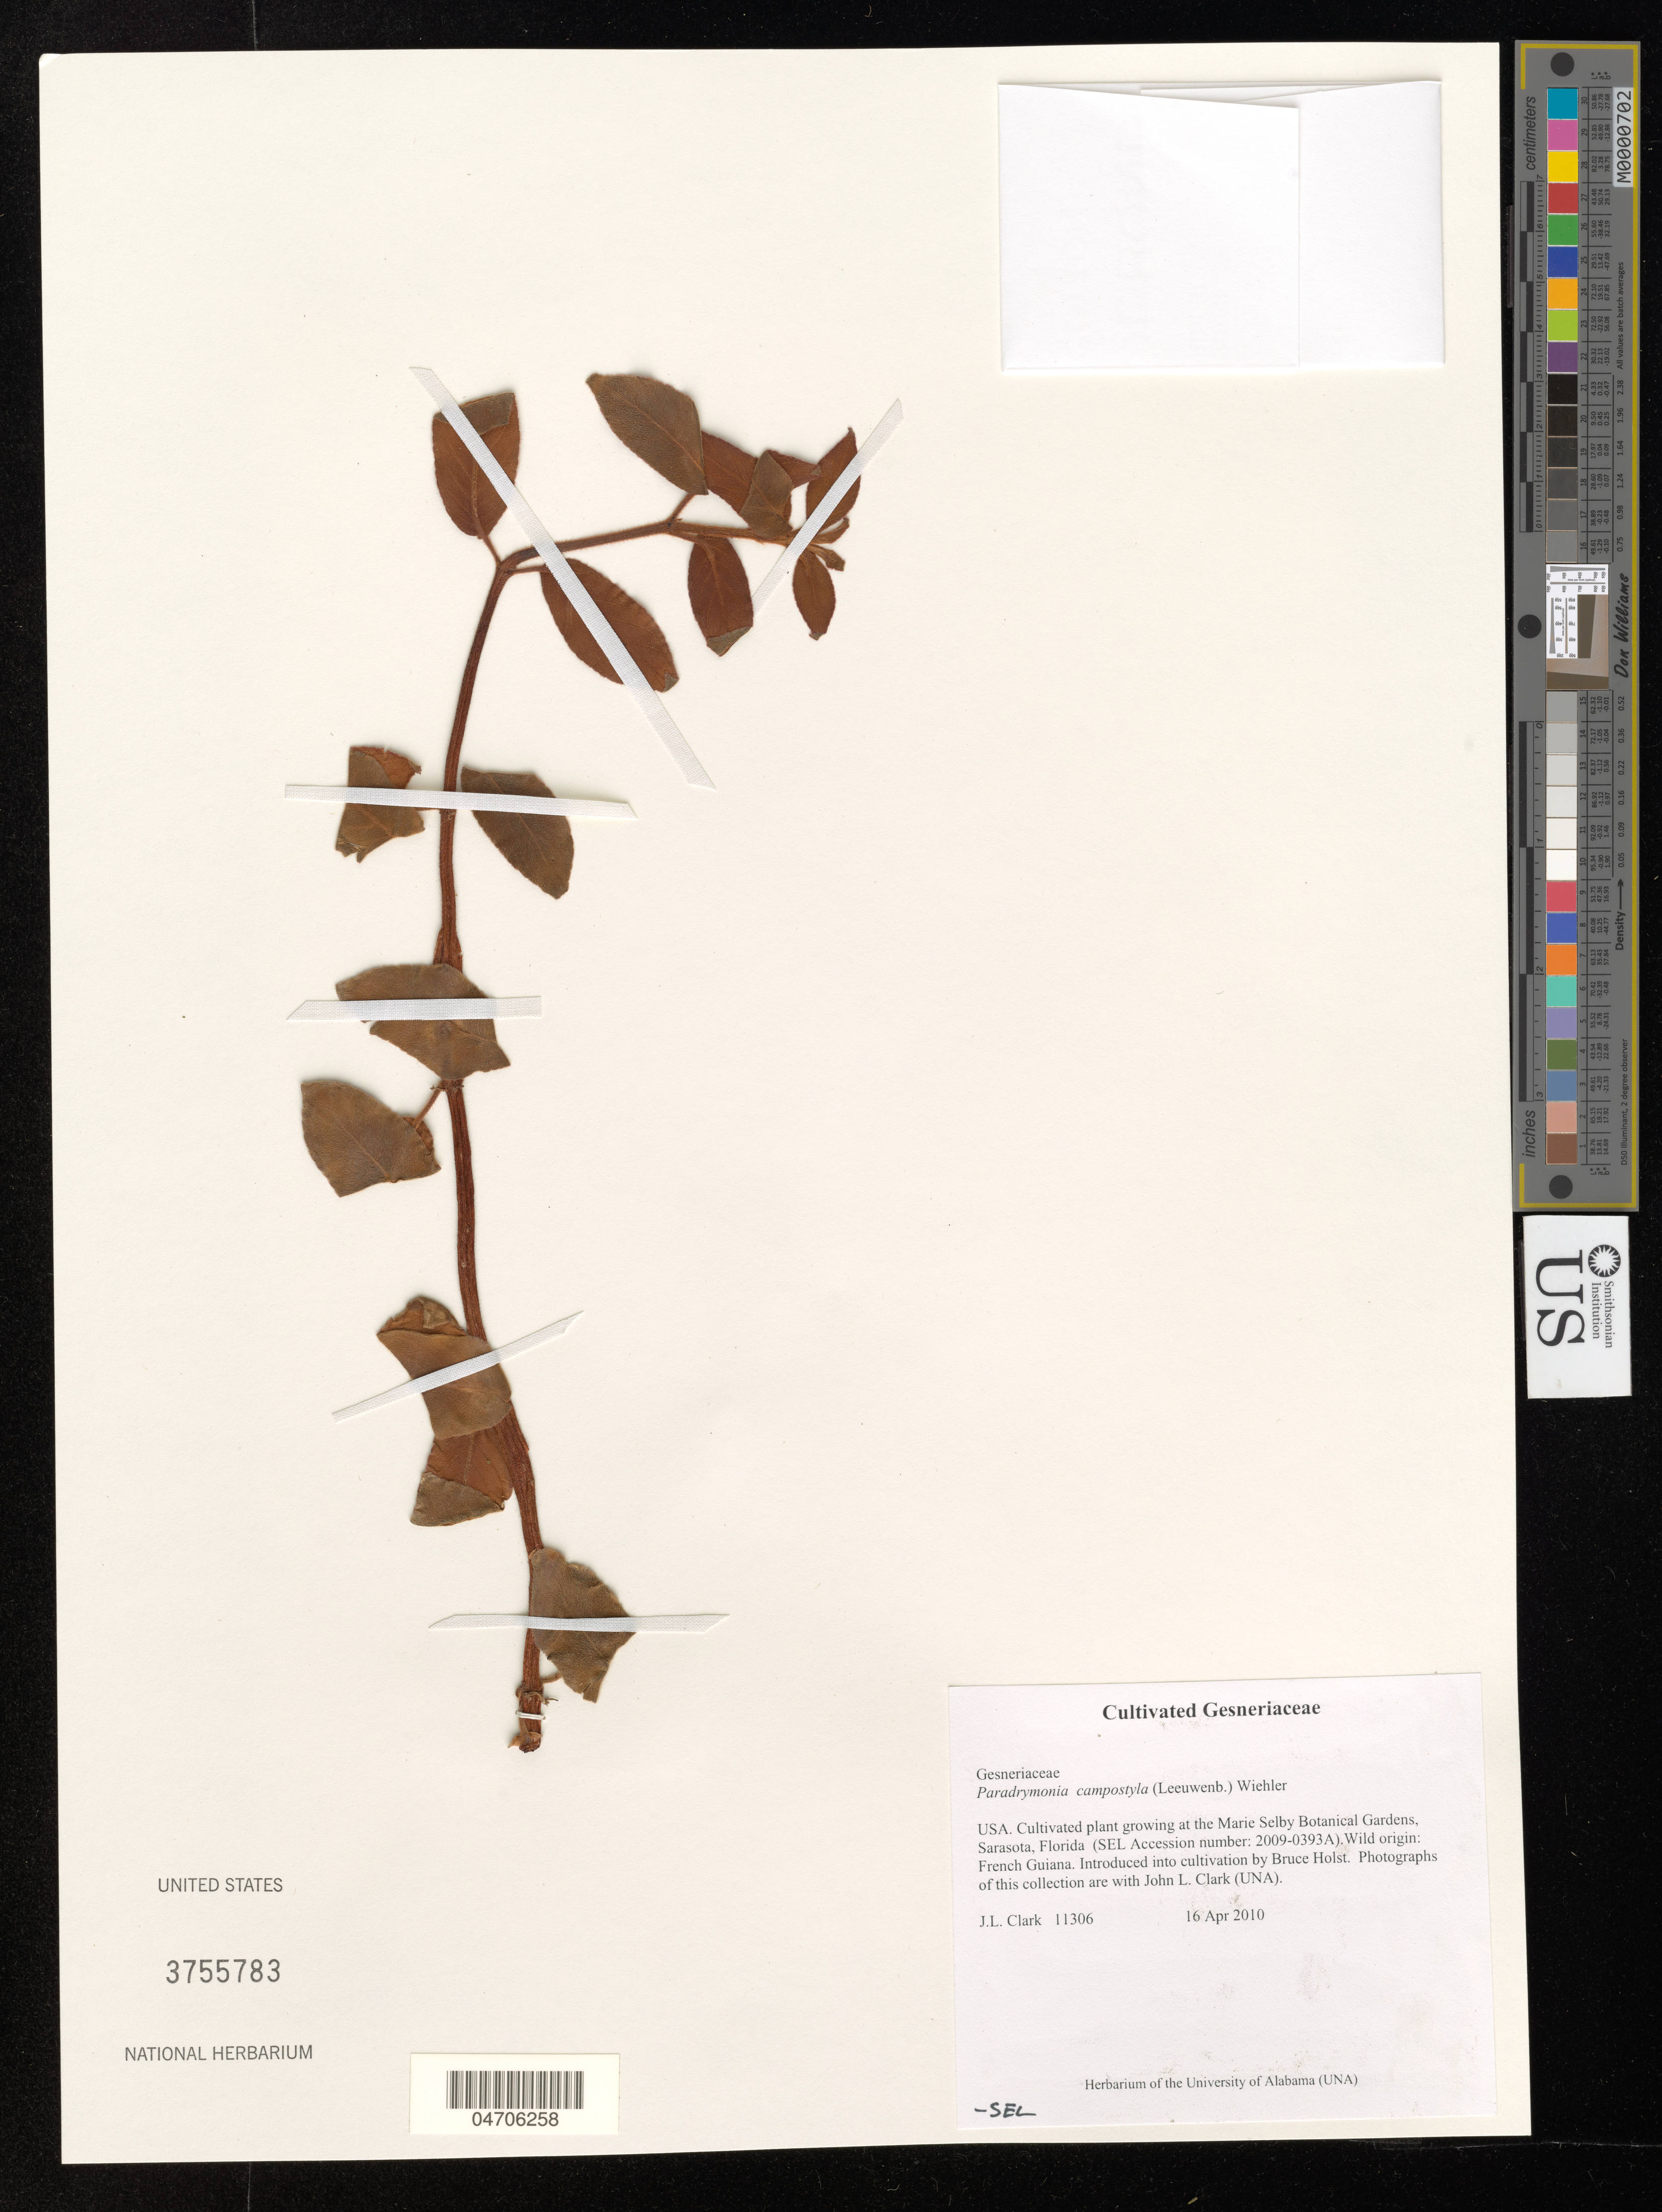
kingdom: Plantae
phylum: Tracheophyta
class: Magnoliopsida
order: Lamiales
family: Gesneriaceae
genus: Paradrymonia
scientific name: Paradrymonia campostyla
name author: (Leeuwenb.) Wiehler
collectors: J. L. Clark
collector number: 11306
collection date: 2010-04-16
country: United States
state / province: Florida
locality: Growing at the Marie Selby Botanical Gardens, Sarasota. (SEL Accession number: 2009-0393A).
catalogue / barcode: US 3755783